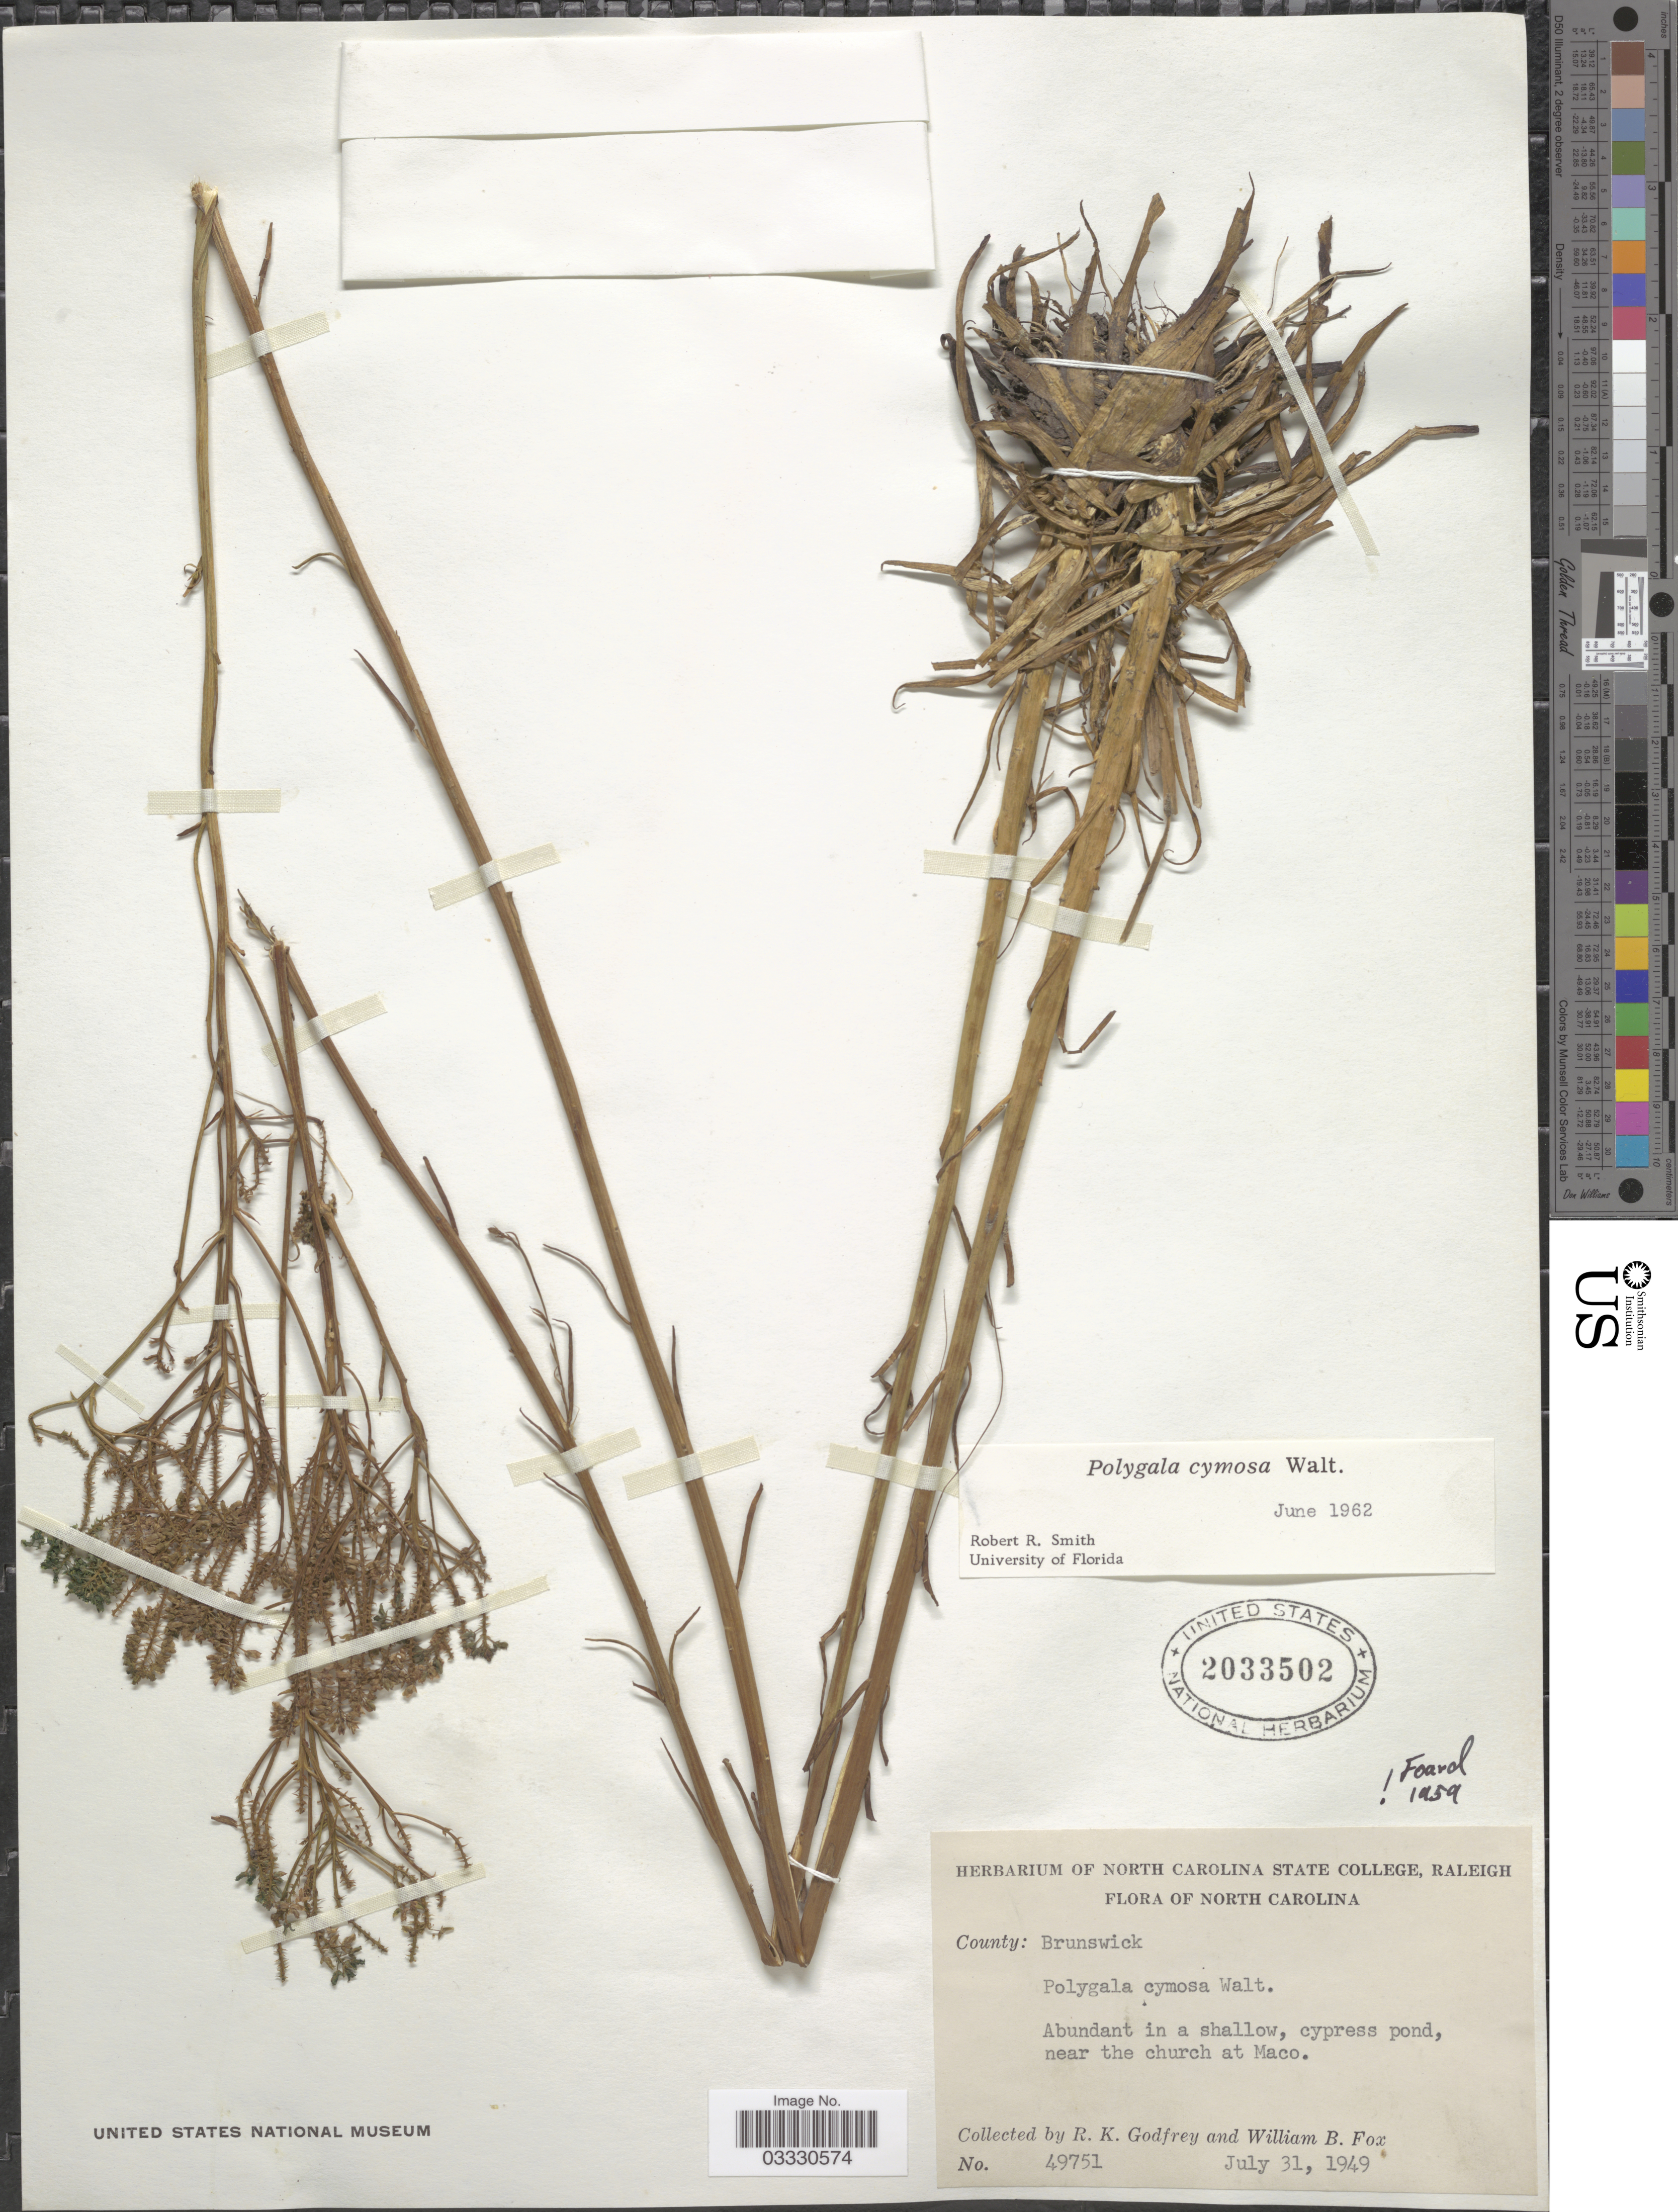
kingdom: Plantae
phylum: Tracheophyta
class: Magnoliopsida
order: Fabales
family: Polygalaceae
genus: Polygala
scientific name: Polygala cymosa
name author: Walter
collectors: R. K. Godfrey & W. B. Fox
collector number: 49751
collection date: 1949-07-31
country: United States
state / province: North Carolina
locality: County: Brunswick. Near the church at Maco.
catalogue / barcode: US 2033502